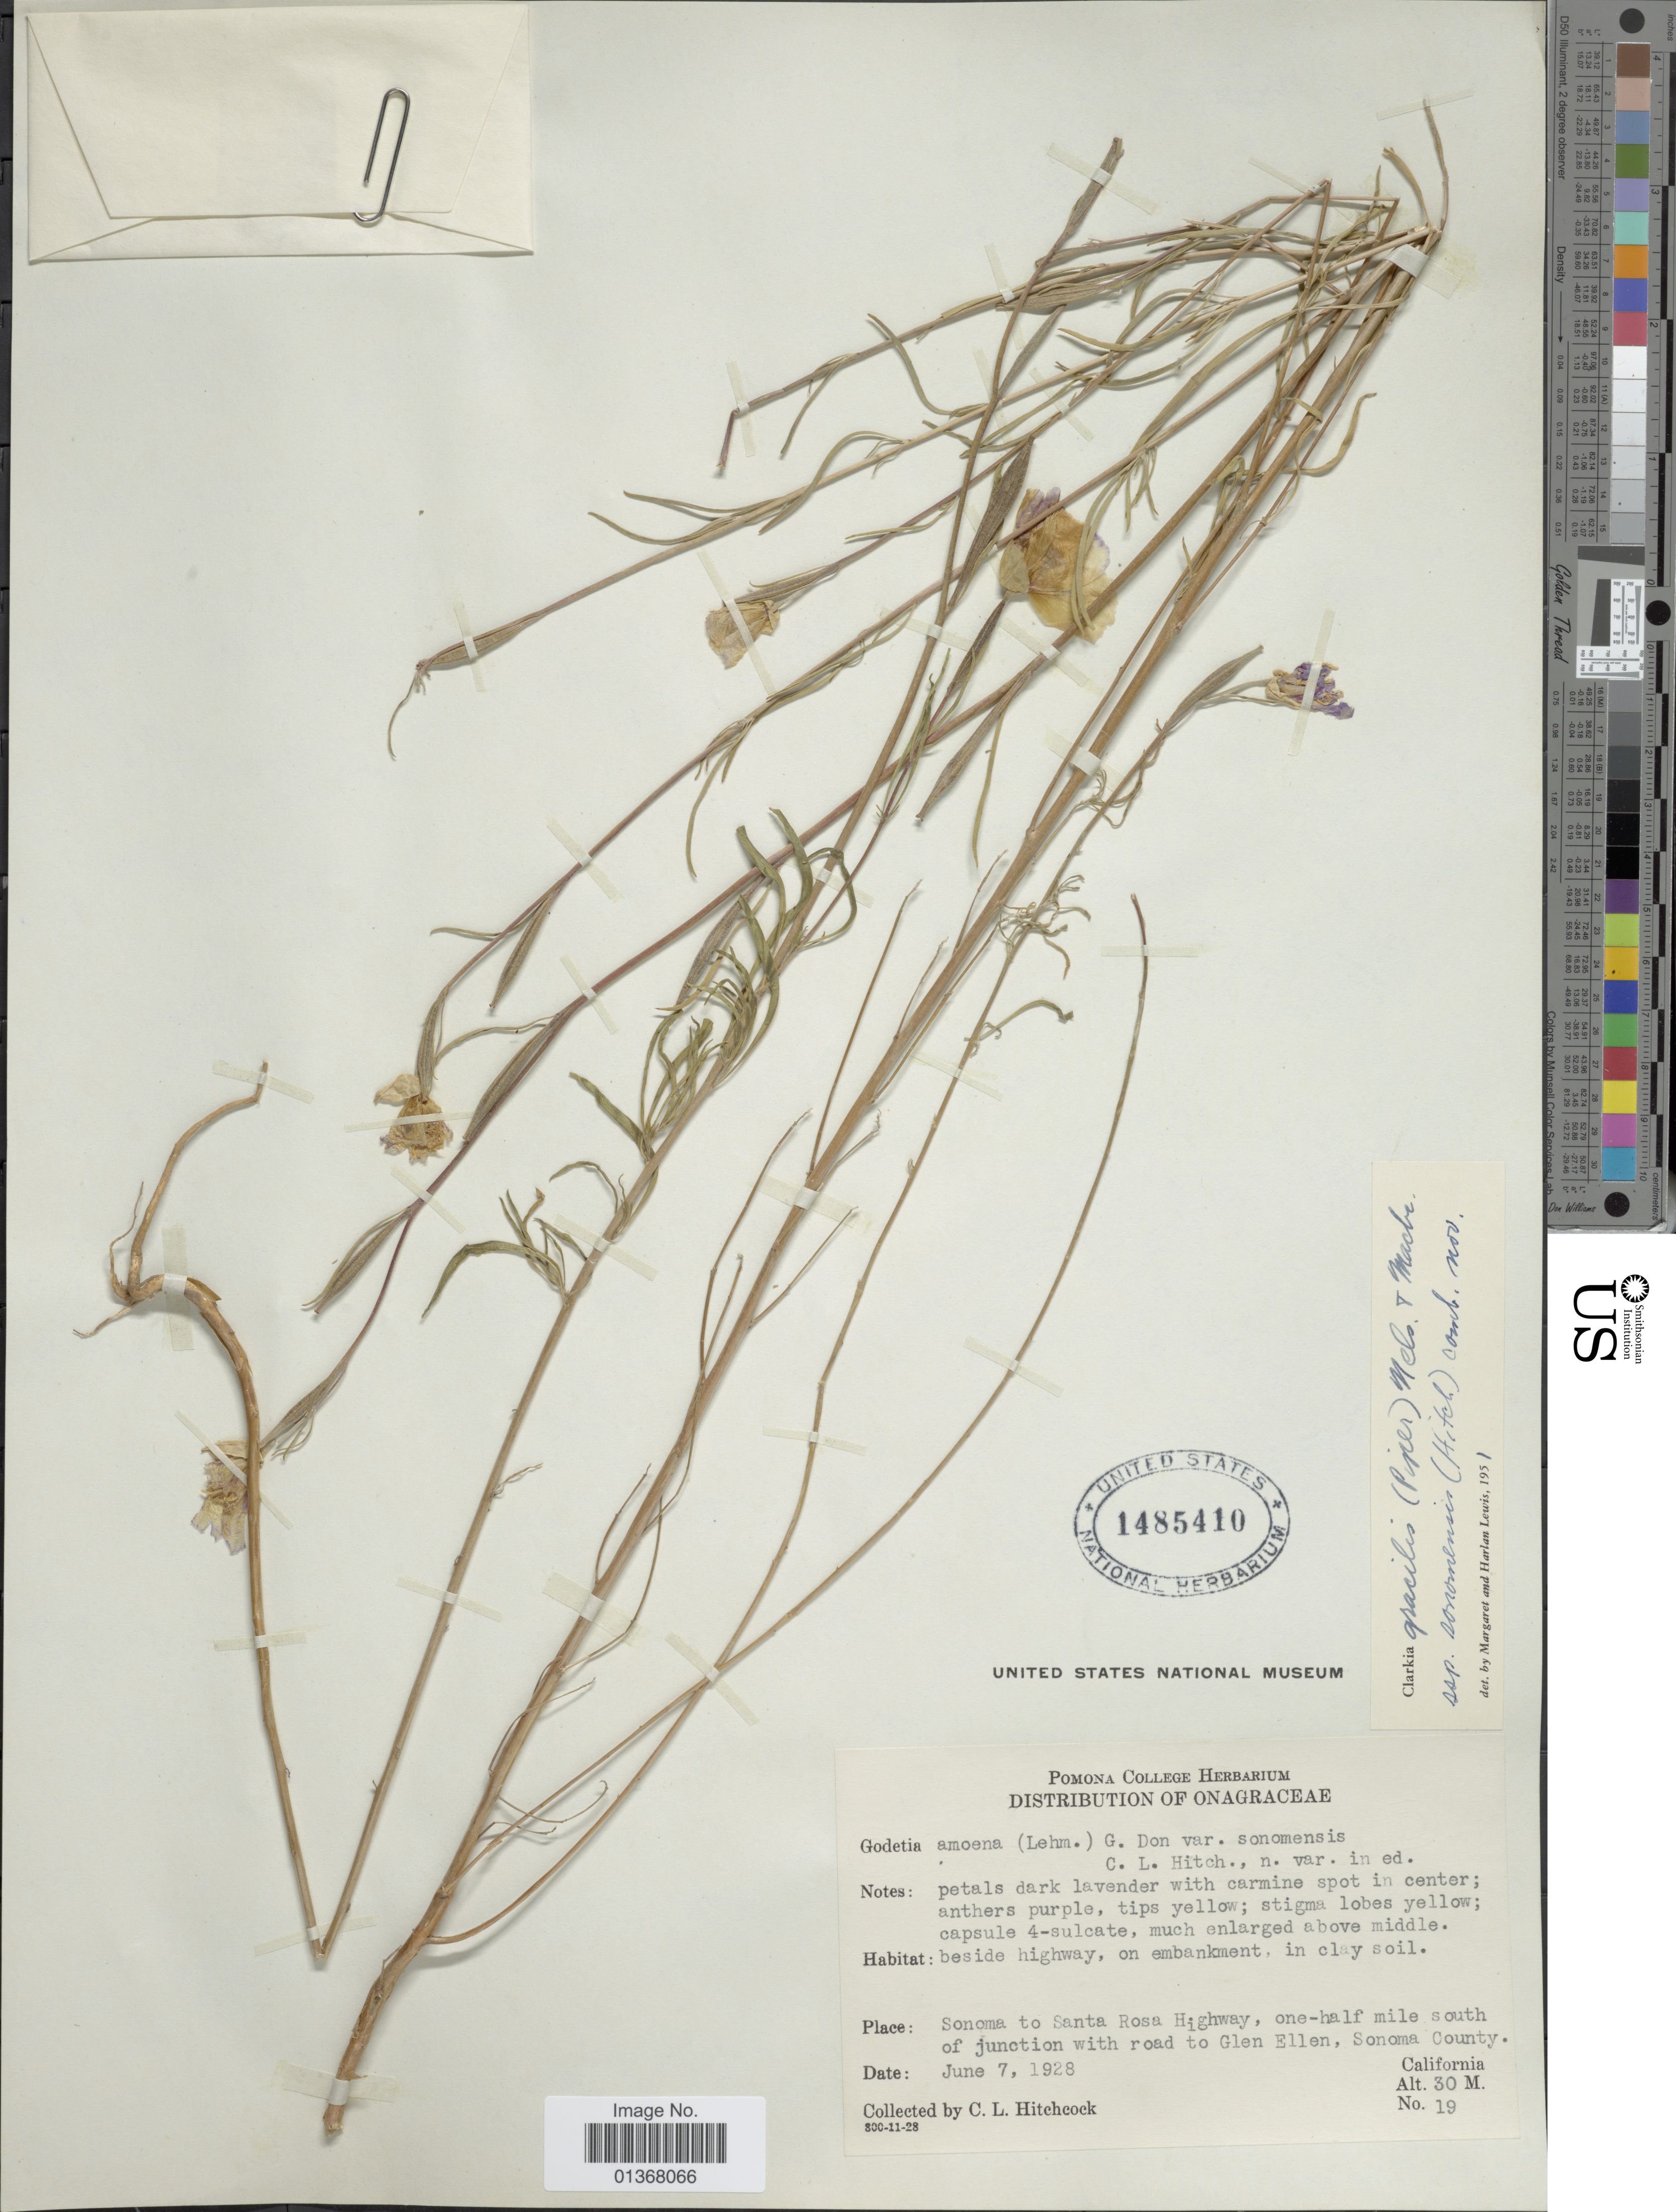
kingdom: Plantae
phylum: Tracheophyta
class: Magnoliopsida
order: Myrtales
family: Onagraceae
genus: Clarkia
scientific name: Clarkia gracilis subsp. sonomensis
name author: (C.L. Hitchc.) F. H. Lewis & M.E. Lewis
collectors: C. L. Hitchcock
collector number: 19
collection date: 1928-06-07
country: United States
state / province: California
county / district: Sonoma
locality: Sonoma to Santa Rosa Highway, one-half mile south of junction with road to Glen Ellen, Sonoma County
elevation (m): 30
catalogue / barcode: US 1485410